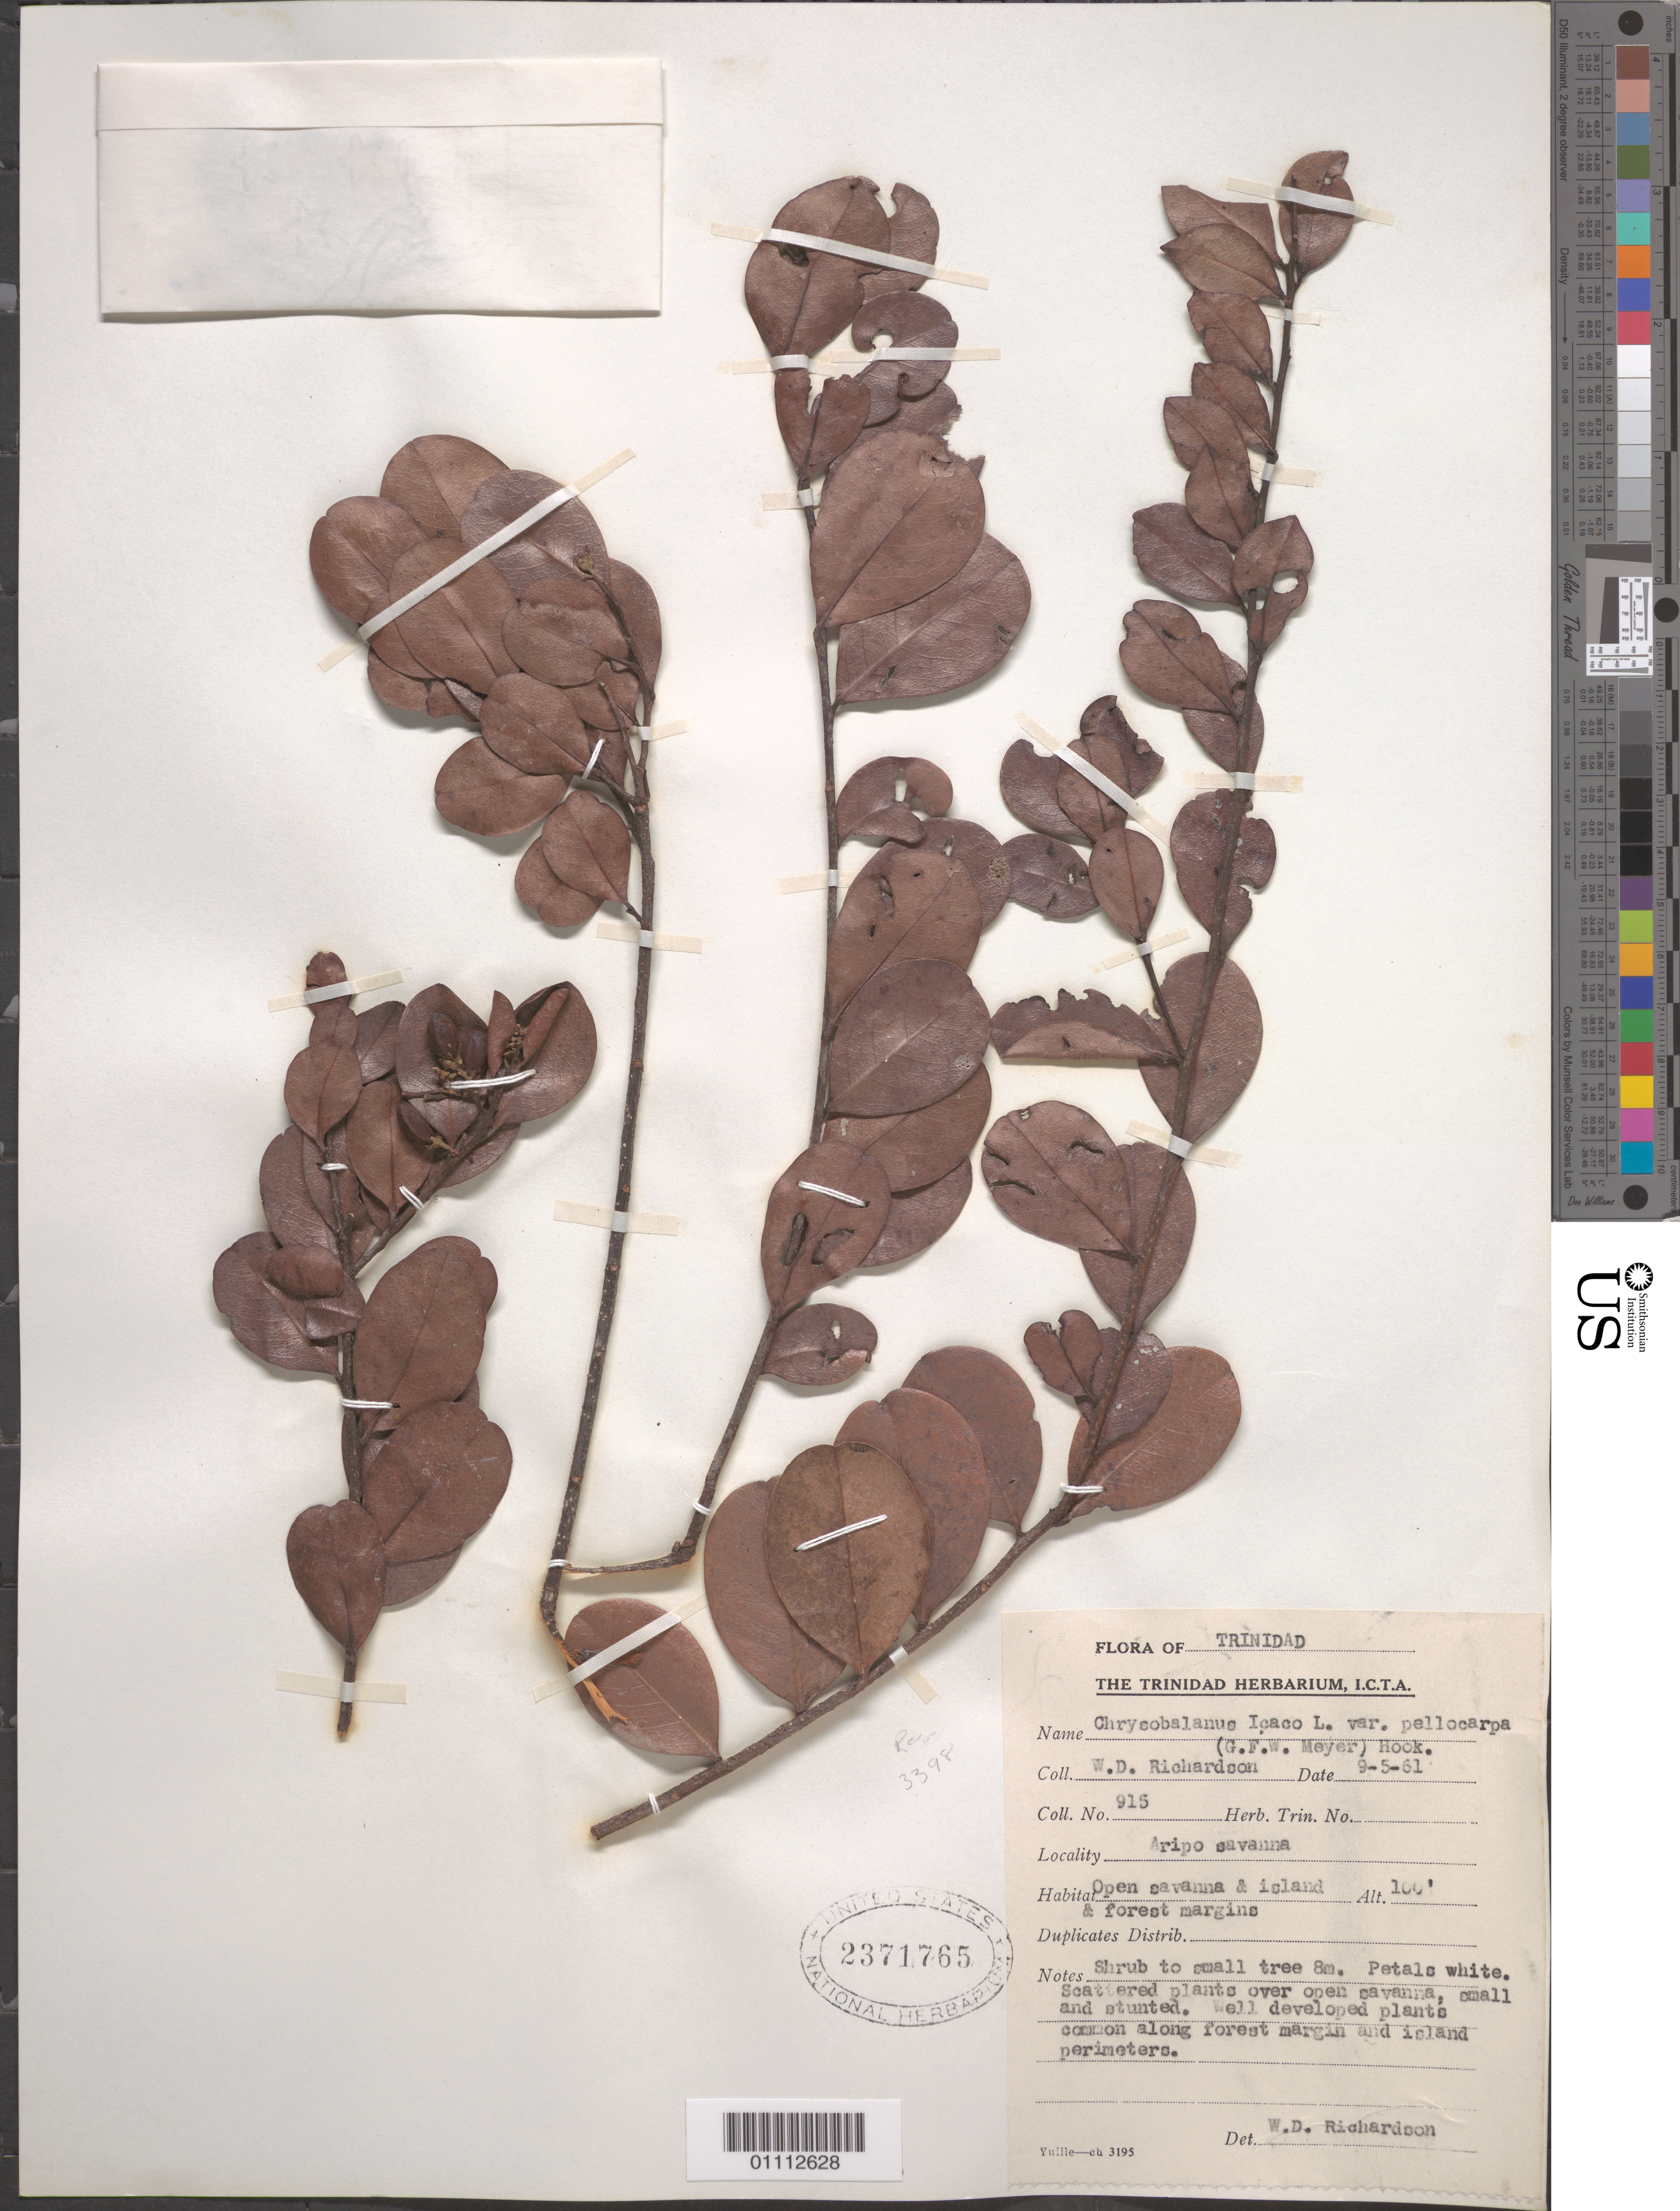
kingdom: Plantae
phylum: Tracheophyta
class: Magnoliopsida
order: Malpighiales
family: Chrysobalanaceae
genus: Chrysobalanus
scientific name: Chrysobalanus icaco subsp. pellocarpus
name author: (G. Mey.) A.E. Murray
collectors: W. D. Richardson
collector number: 915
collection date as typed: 05 Sep 1961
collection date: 1961-09-05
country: Trinidad and Tobago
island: Trinidad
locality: Aripo Savanna.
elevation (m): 30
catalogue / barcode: US 2371765